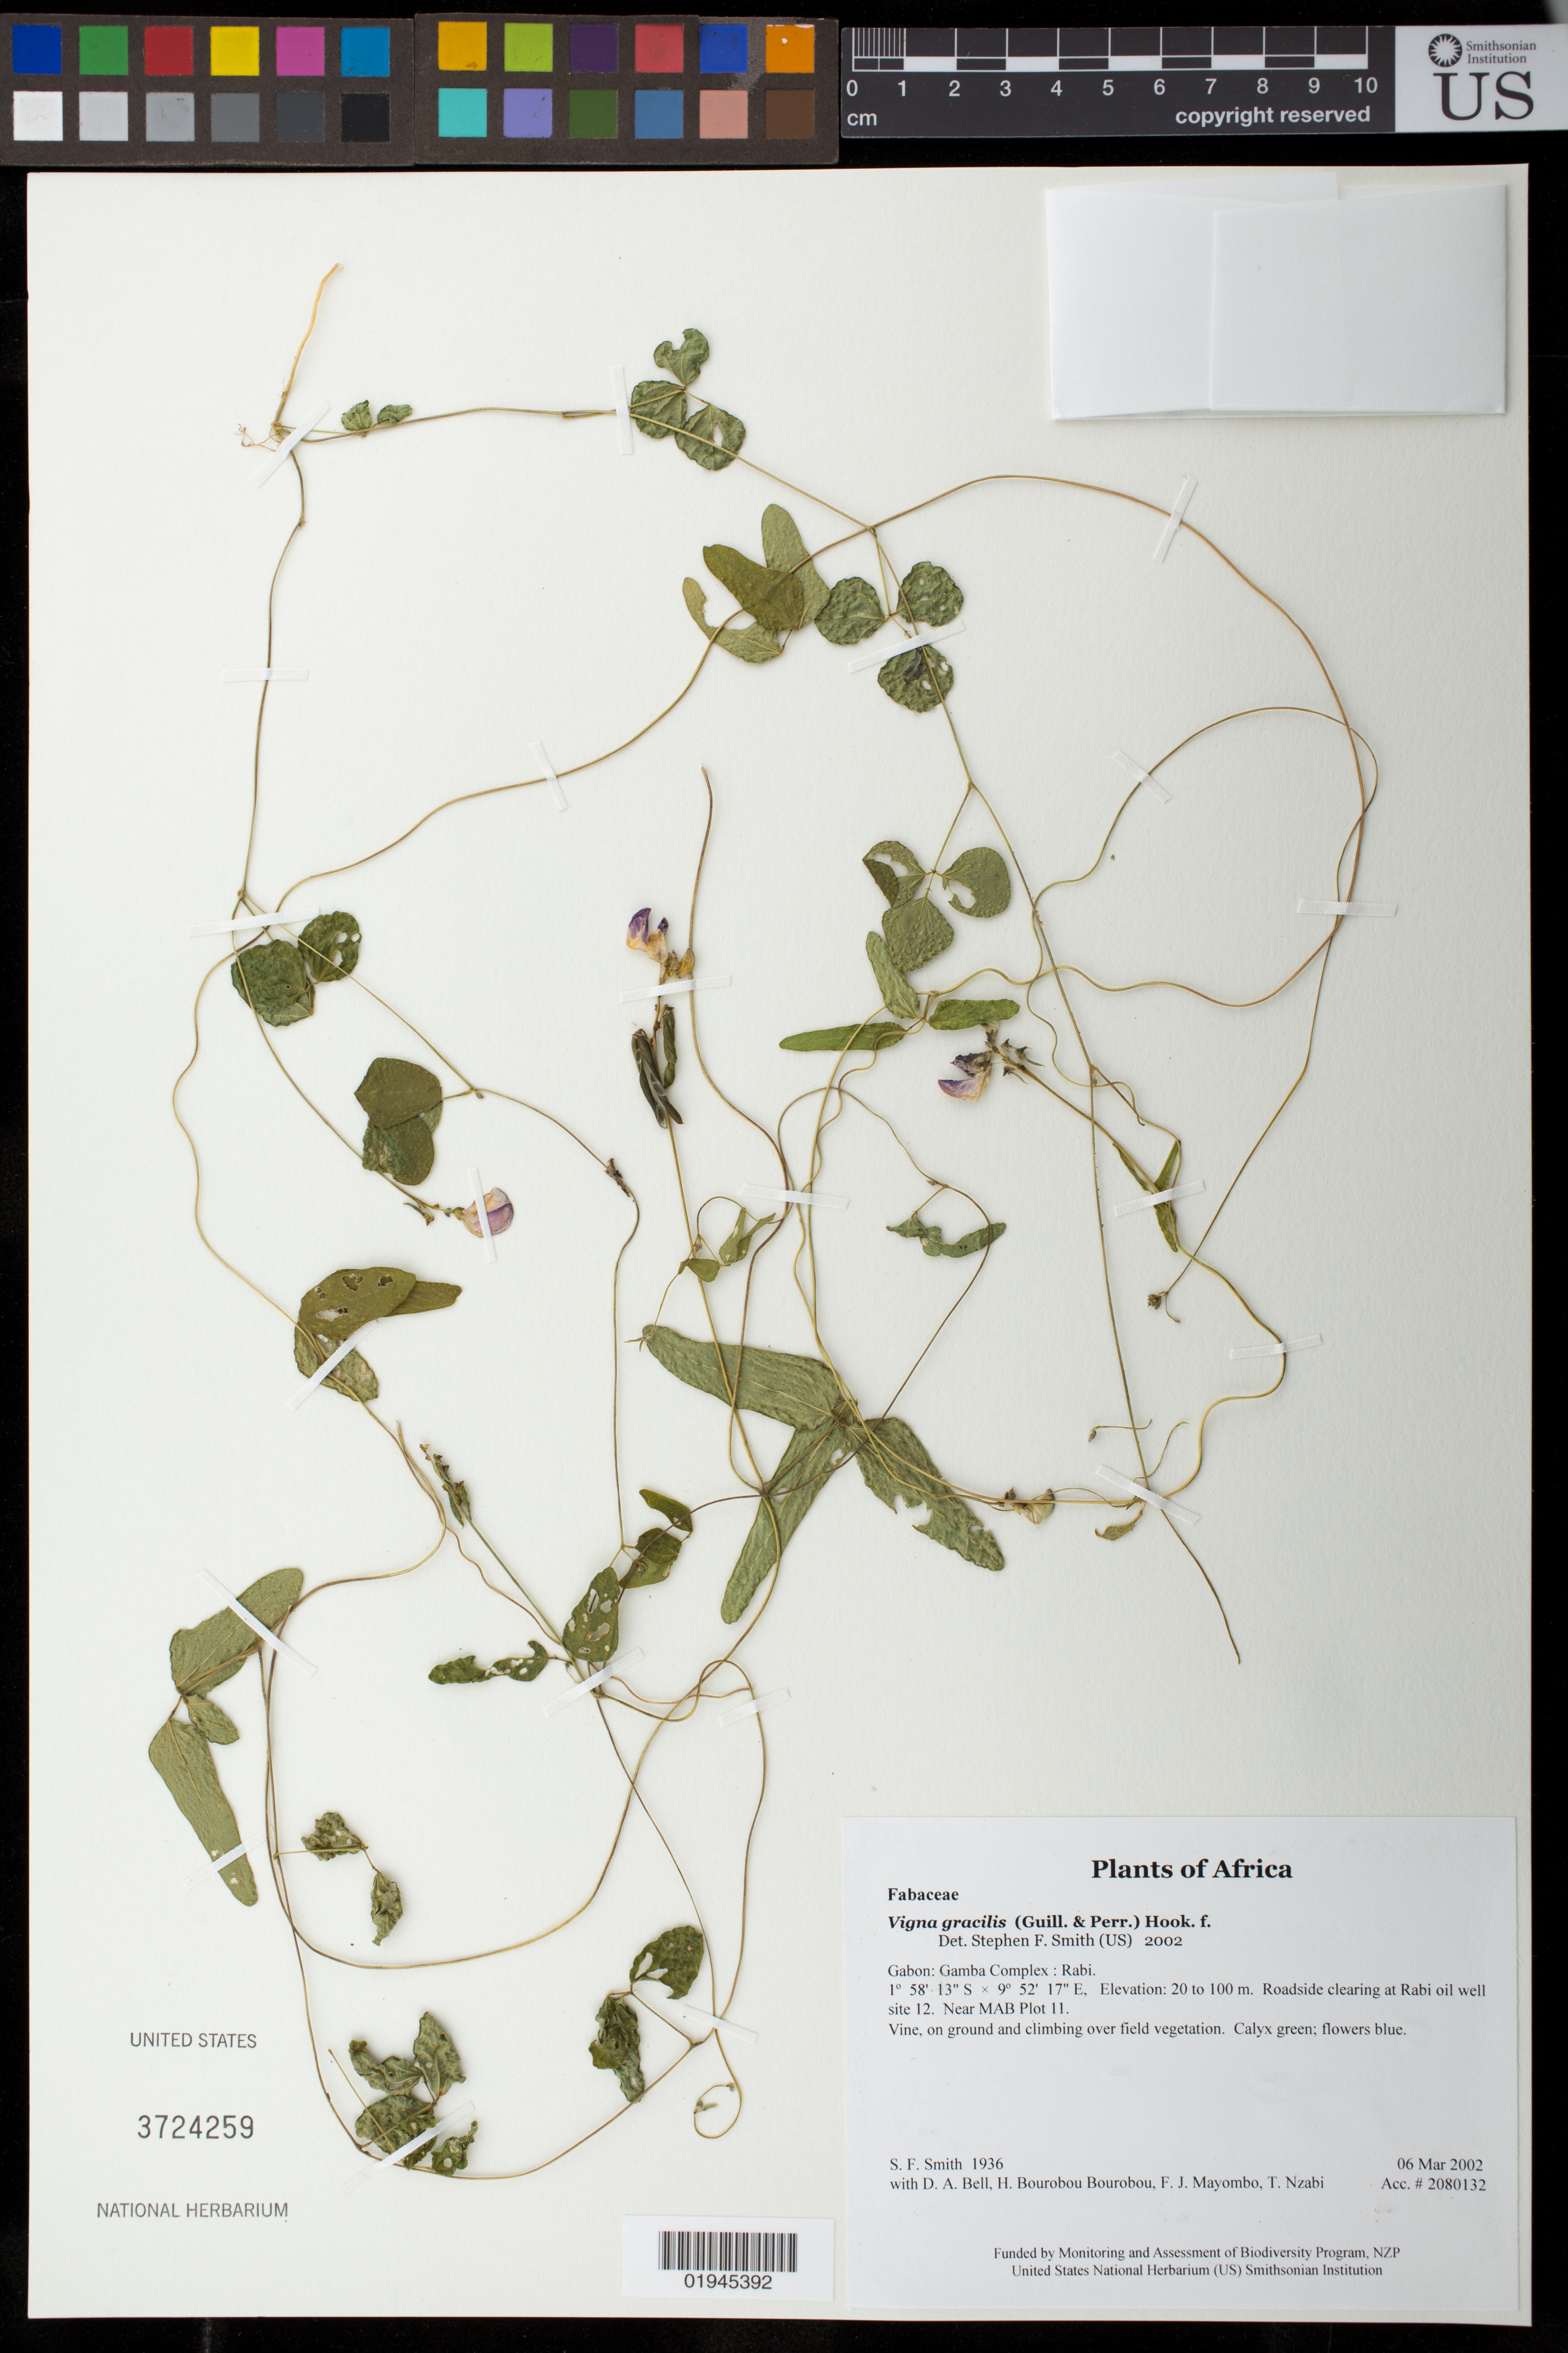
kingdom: Plantae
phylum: Tracheophyta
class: Magnoliopsida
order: Fabales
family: Fabaceae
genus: Vigna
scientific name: Vigna gracilis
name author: (Guill. & Perr.) Hook. f.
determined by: Smith, Stephen F., (US), NMNH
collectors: S.F. Smith, D. A. Bell, H. Bourobou Bourobou & F. J. Mayombo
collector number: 1936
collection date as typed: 06 Mar 2002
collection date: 2002-03-06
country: Gabon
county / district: Gamba Complex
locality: Rabi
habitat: Roadside clearing at Rabi oil well site 12. Near MAB Plot 11.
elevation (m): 20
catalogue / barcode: US 3724259